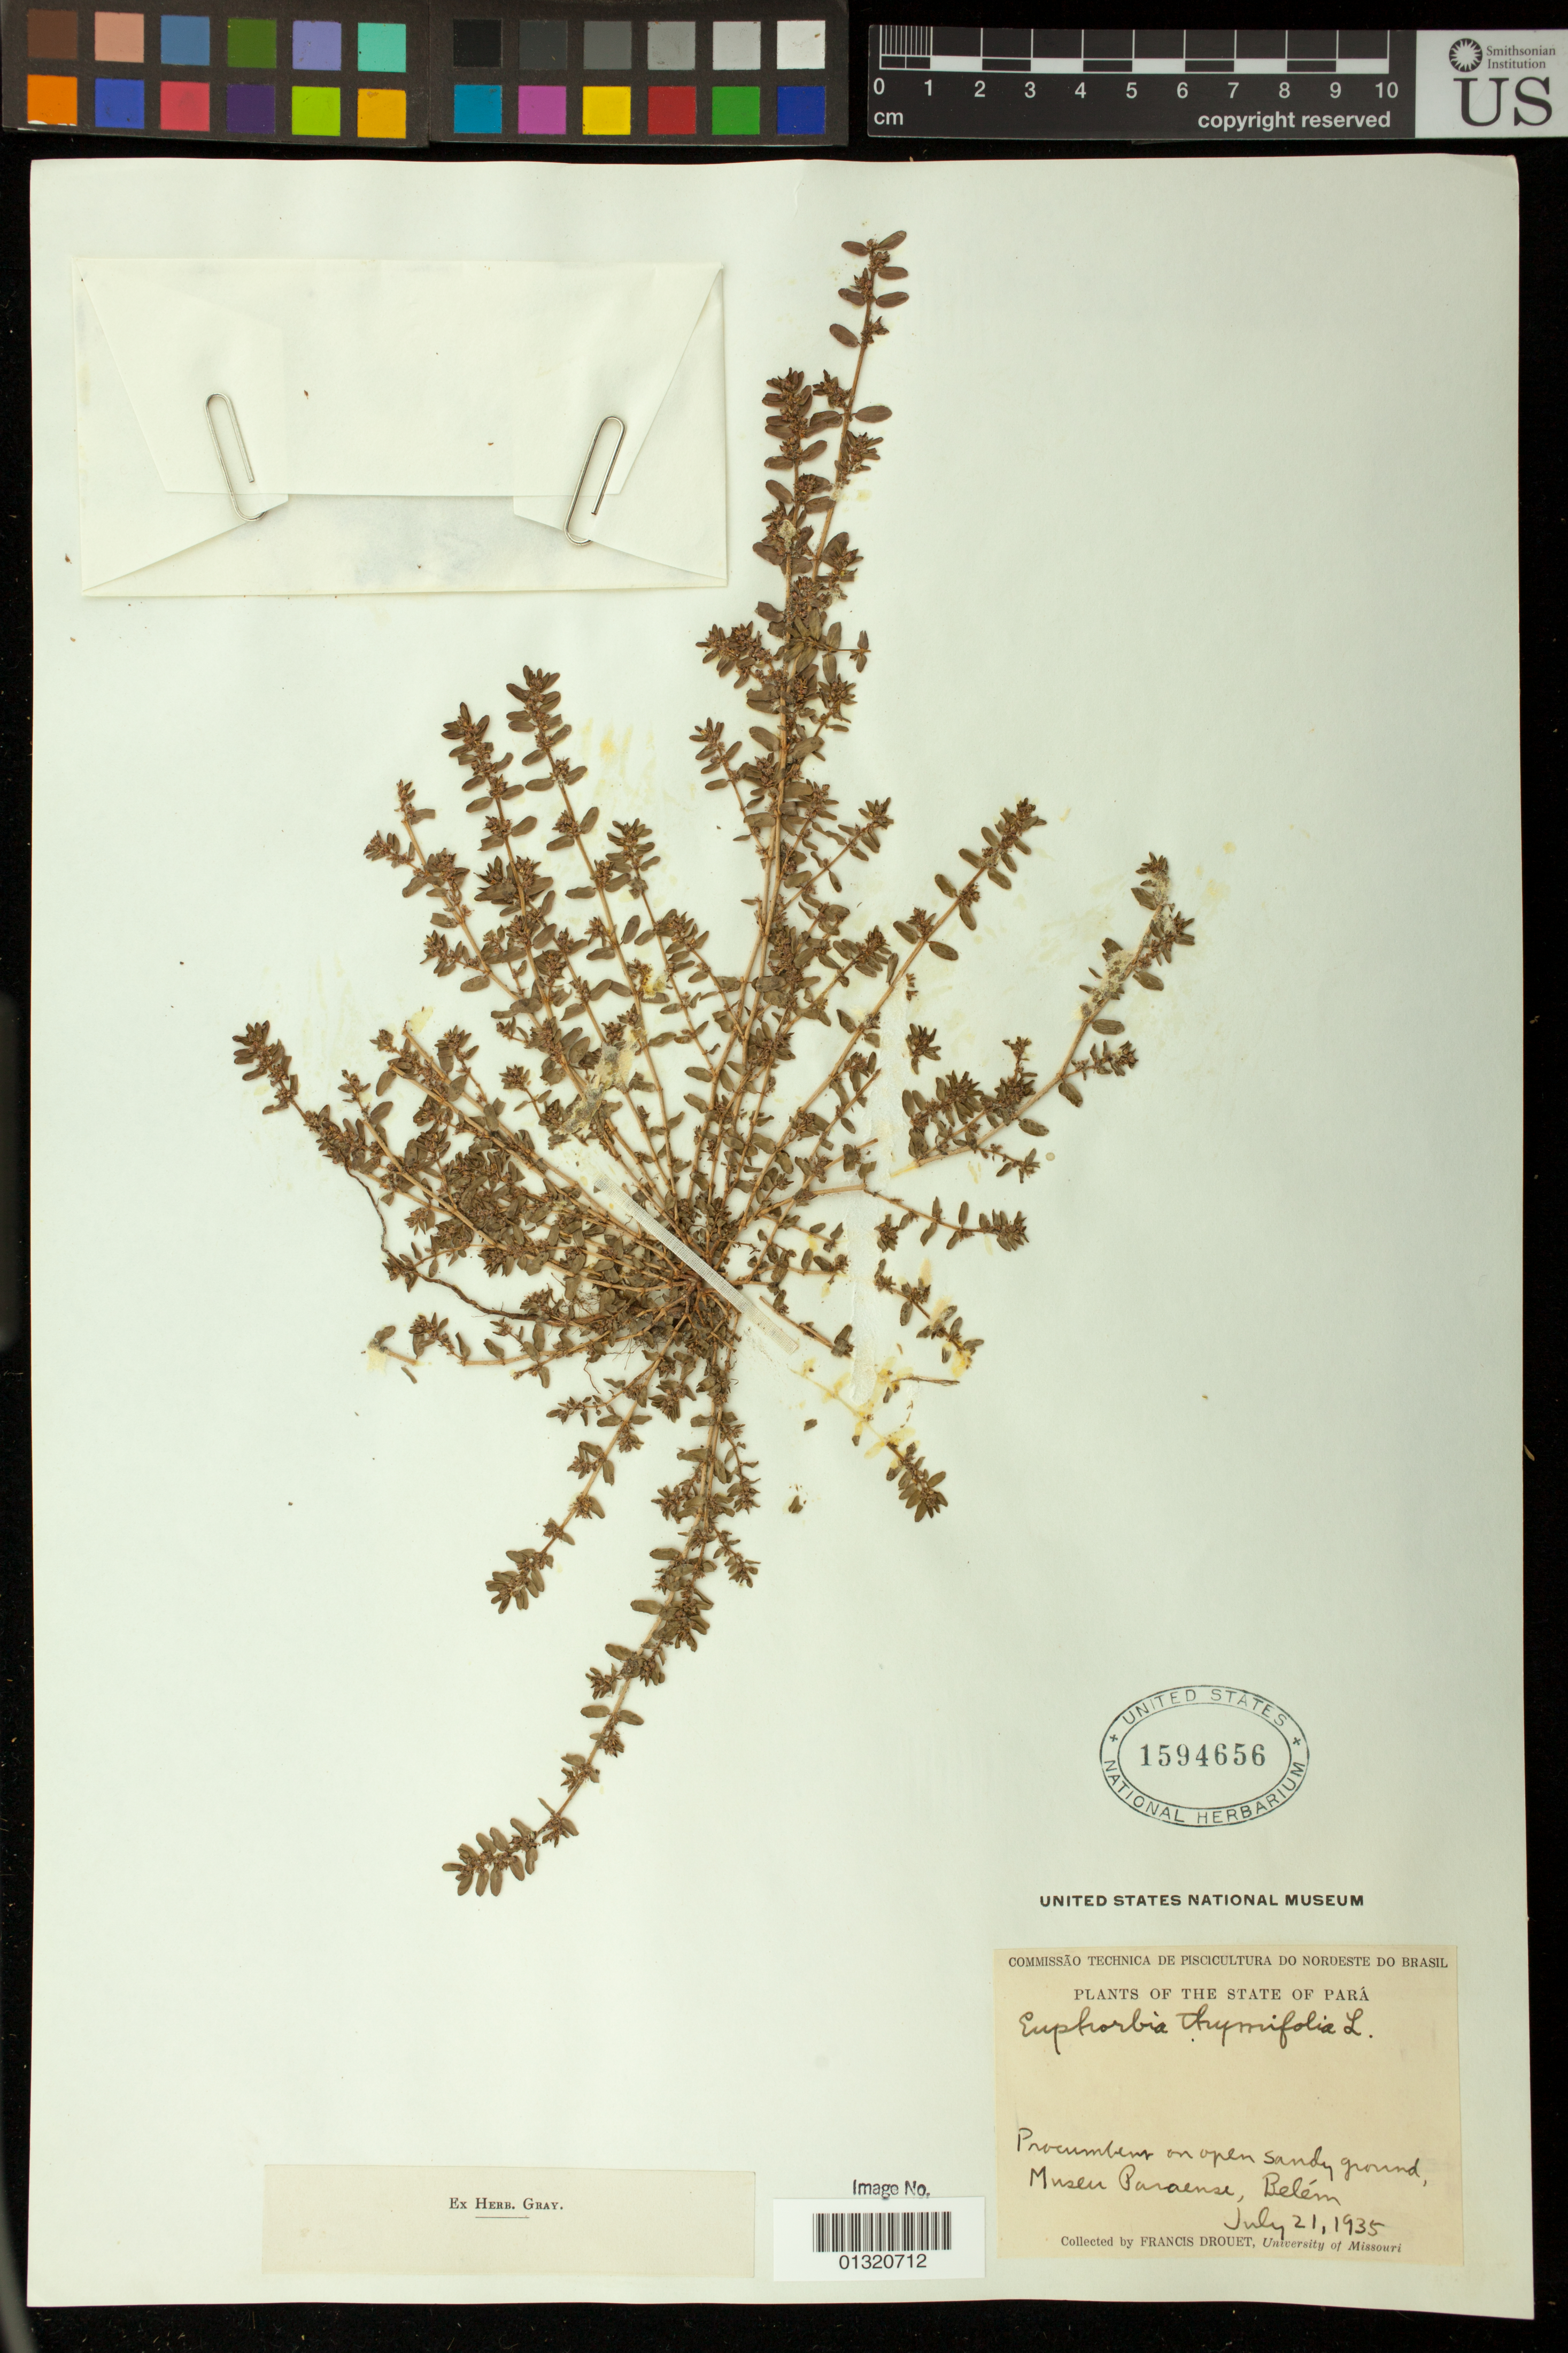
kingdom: Plantae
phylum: Tracheophyta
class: Magnoliopsida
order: Malpighiales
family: Euphorbiaceae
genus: Euphorbia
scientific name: Euphorbia thymifolia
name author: L.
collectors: F. E. Drouet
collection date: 1935-07-21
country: Brazil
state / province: Pará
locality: Museu Paraense, Belem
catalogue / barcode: US 1594656